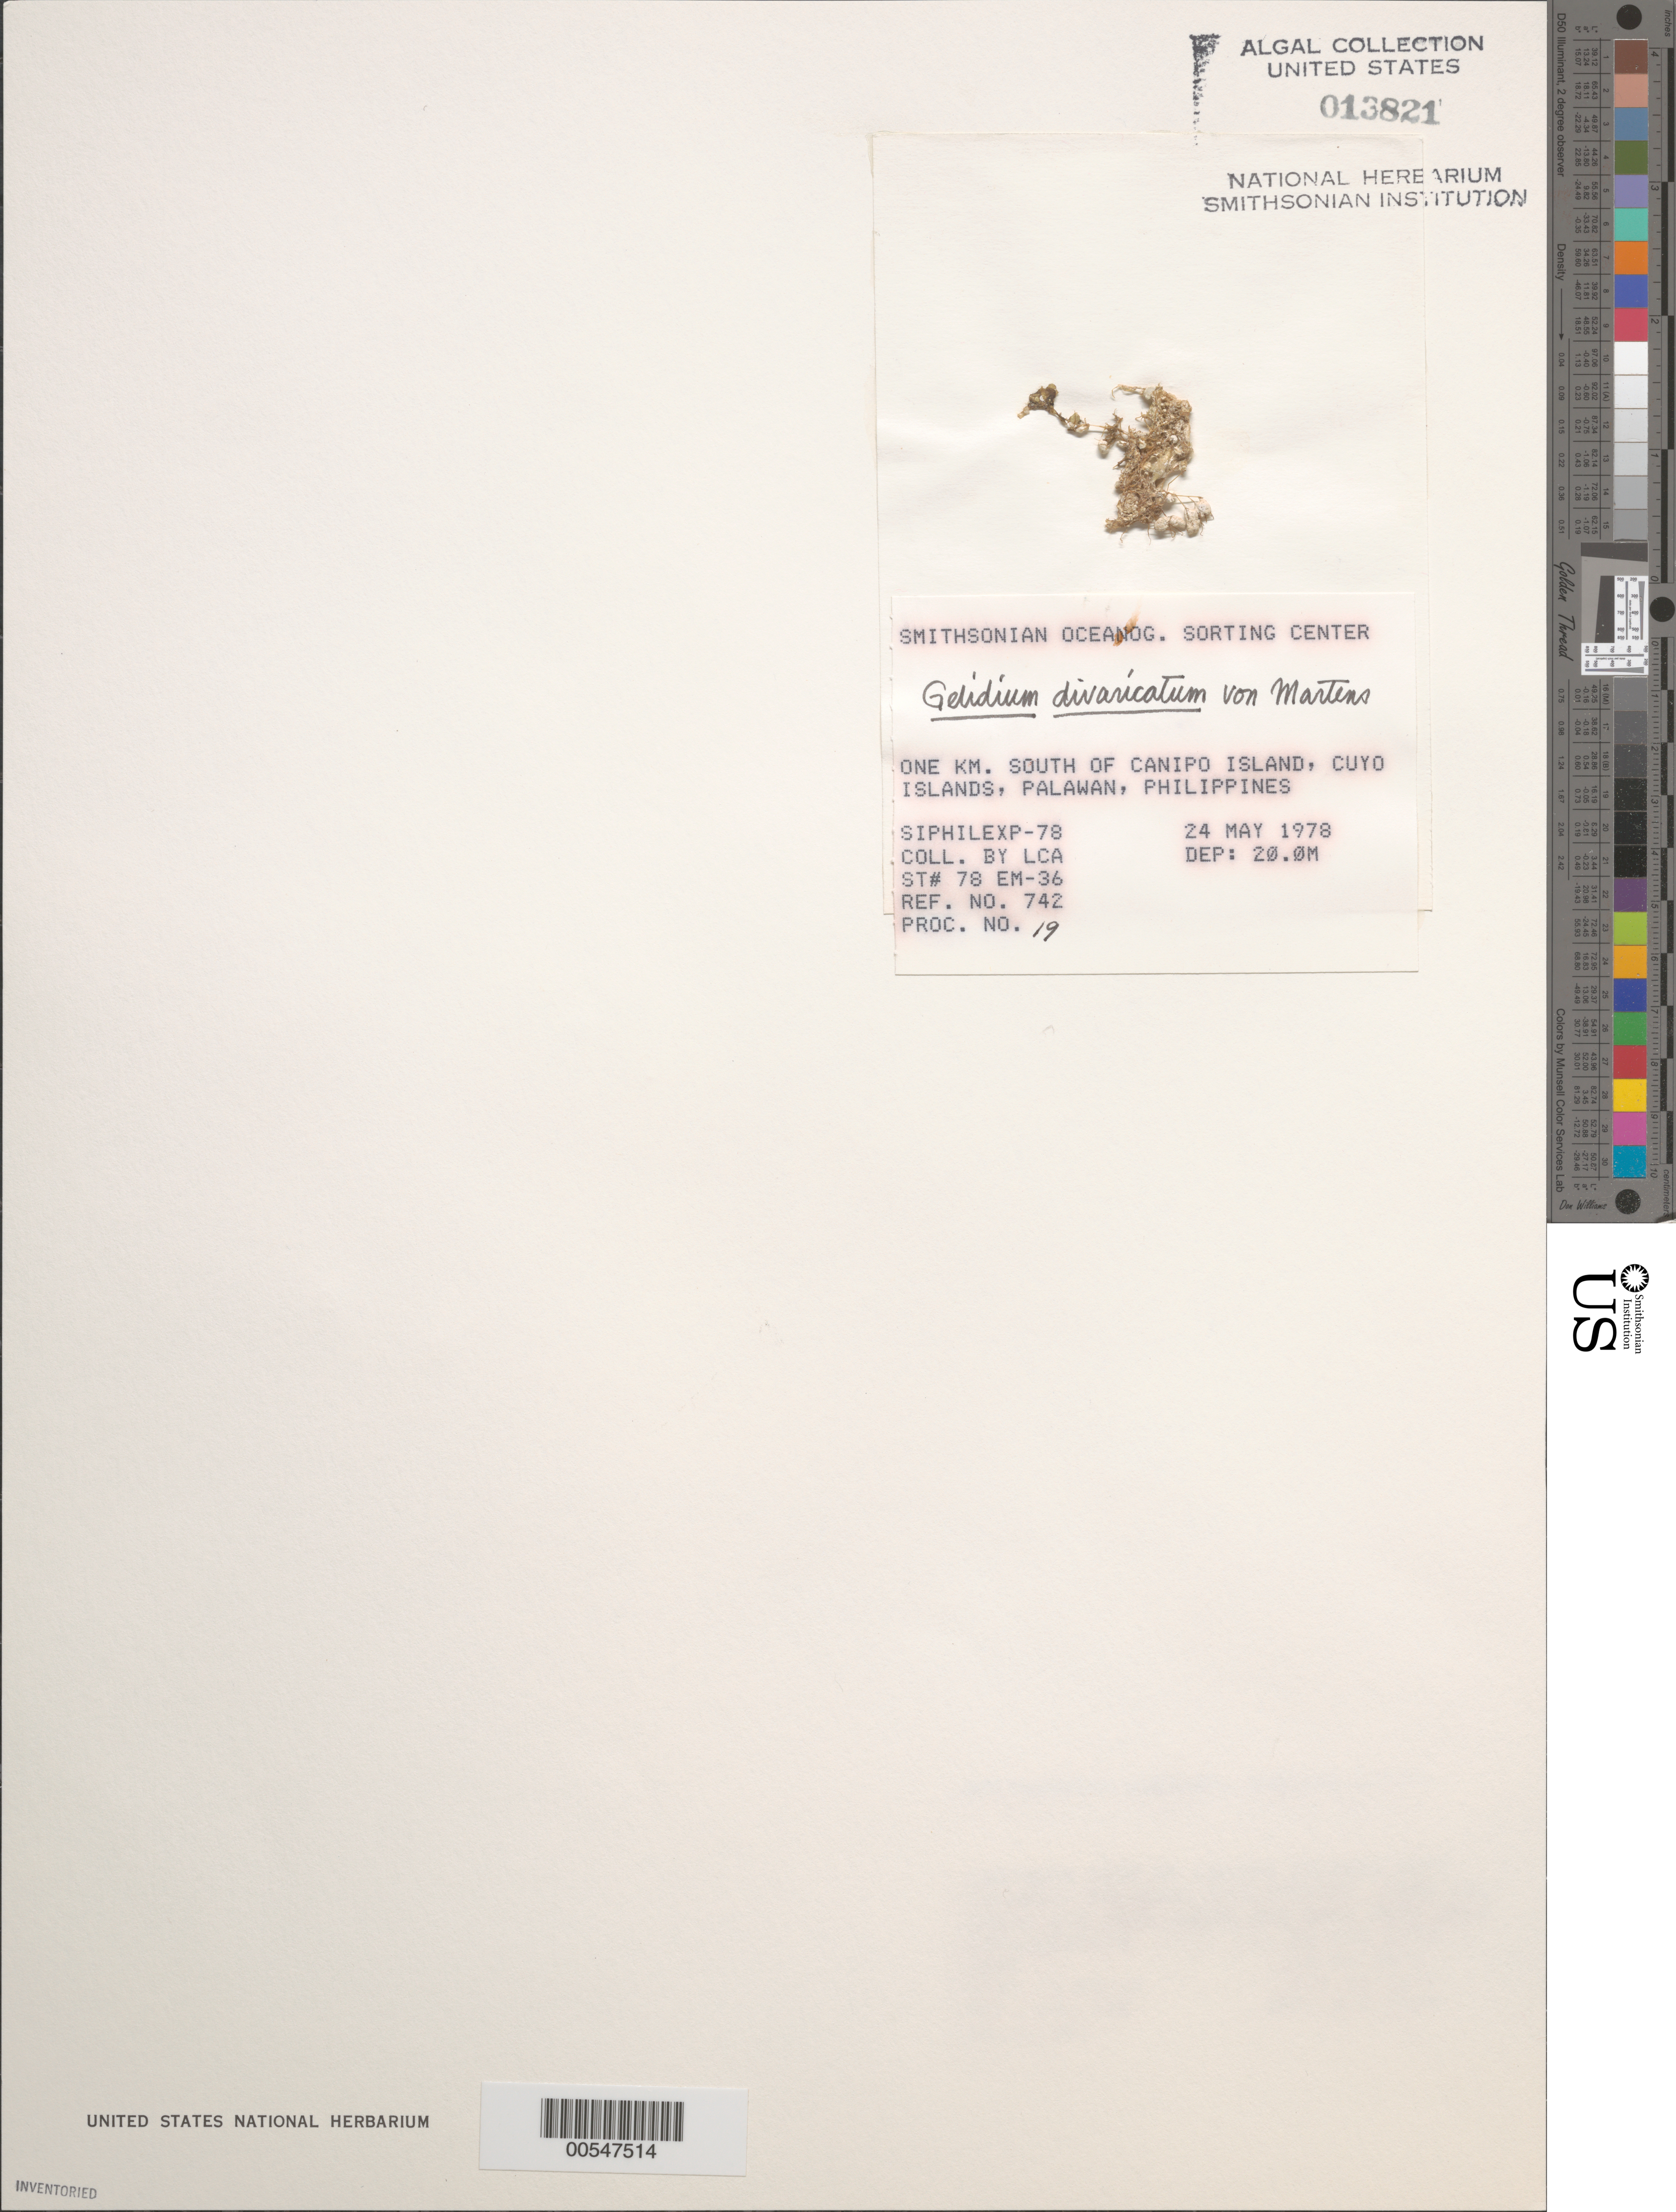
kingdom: Plantae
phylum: Rhodophyta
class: Florideophyceae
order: Gelidiales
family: Gelidiaceae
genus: Gelidium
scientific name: Gelidium divaricatum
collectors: SOSC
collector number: Station 78 Em-36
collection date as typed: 24 May 1978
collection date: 1978-05-24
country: Philippines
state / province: Mimaropa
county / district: Palawan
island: Canipo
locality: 1 km south of Canipo Island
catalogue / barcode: US 13821